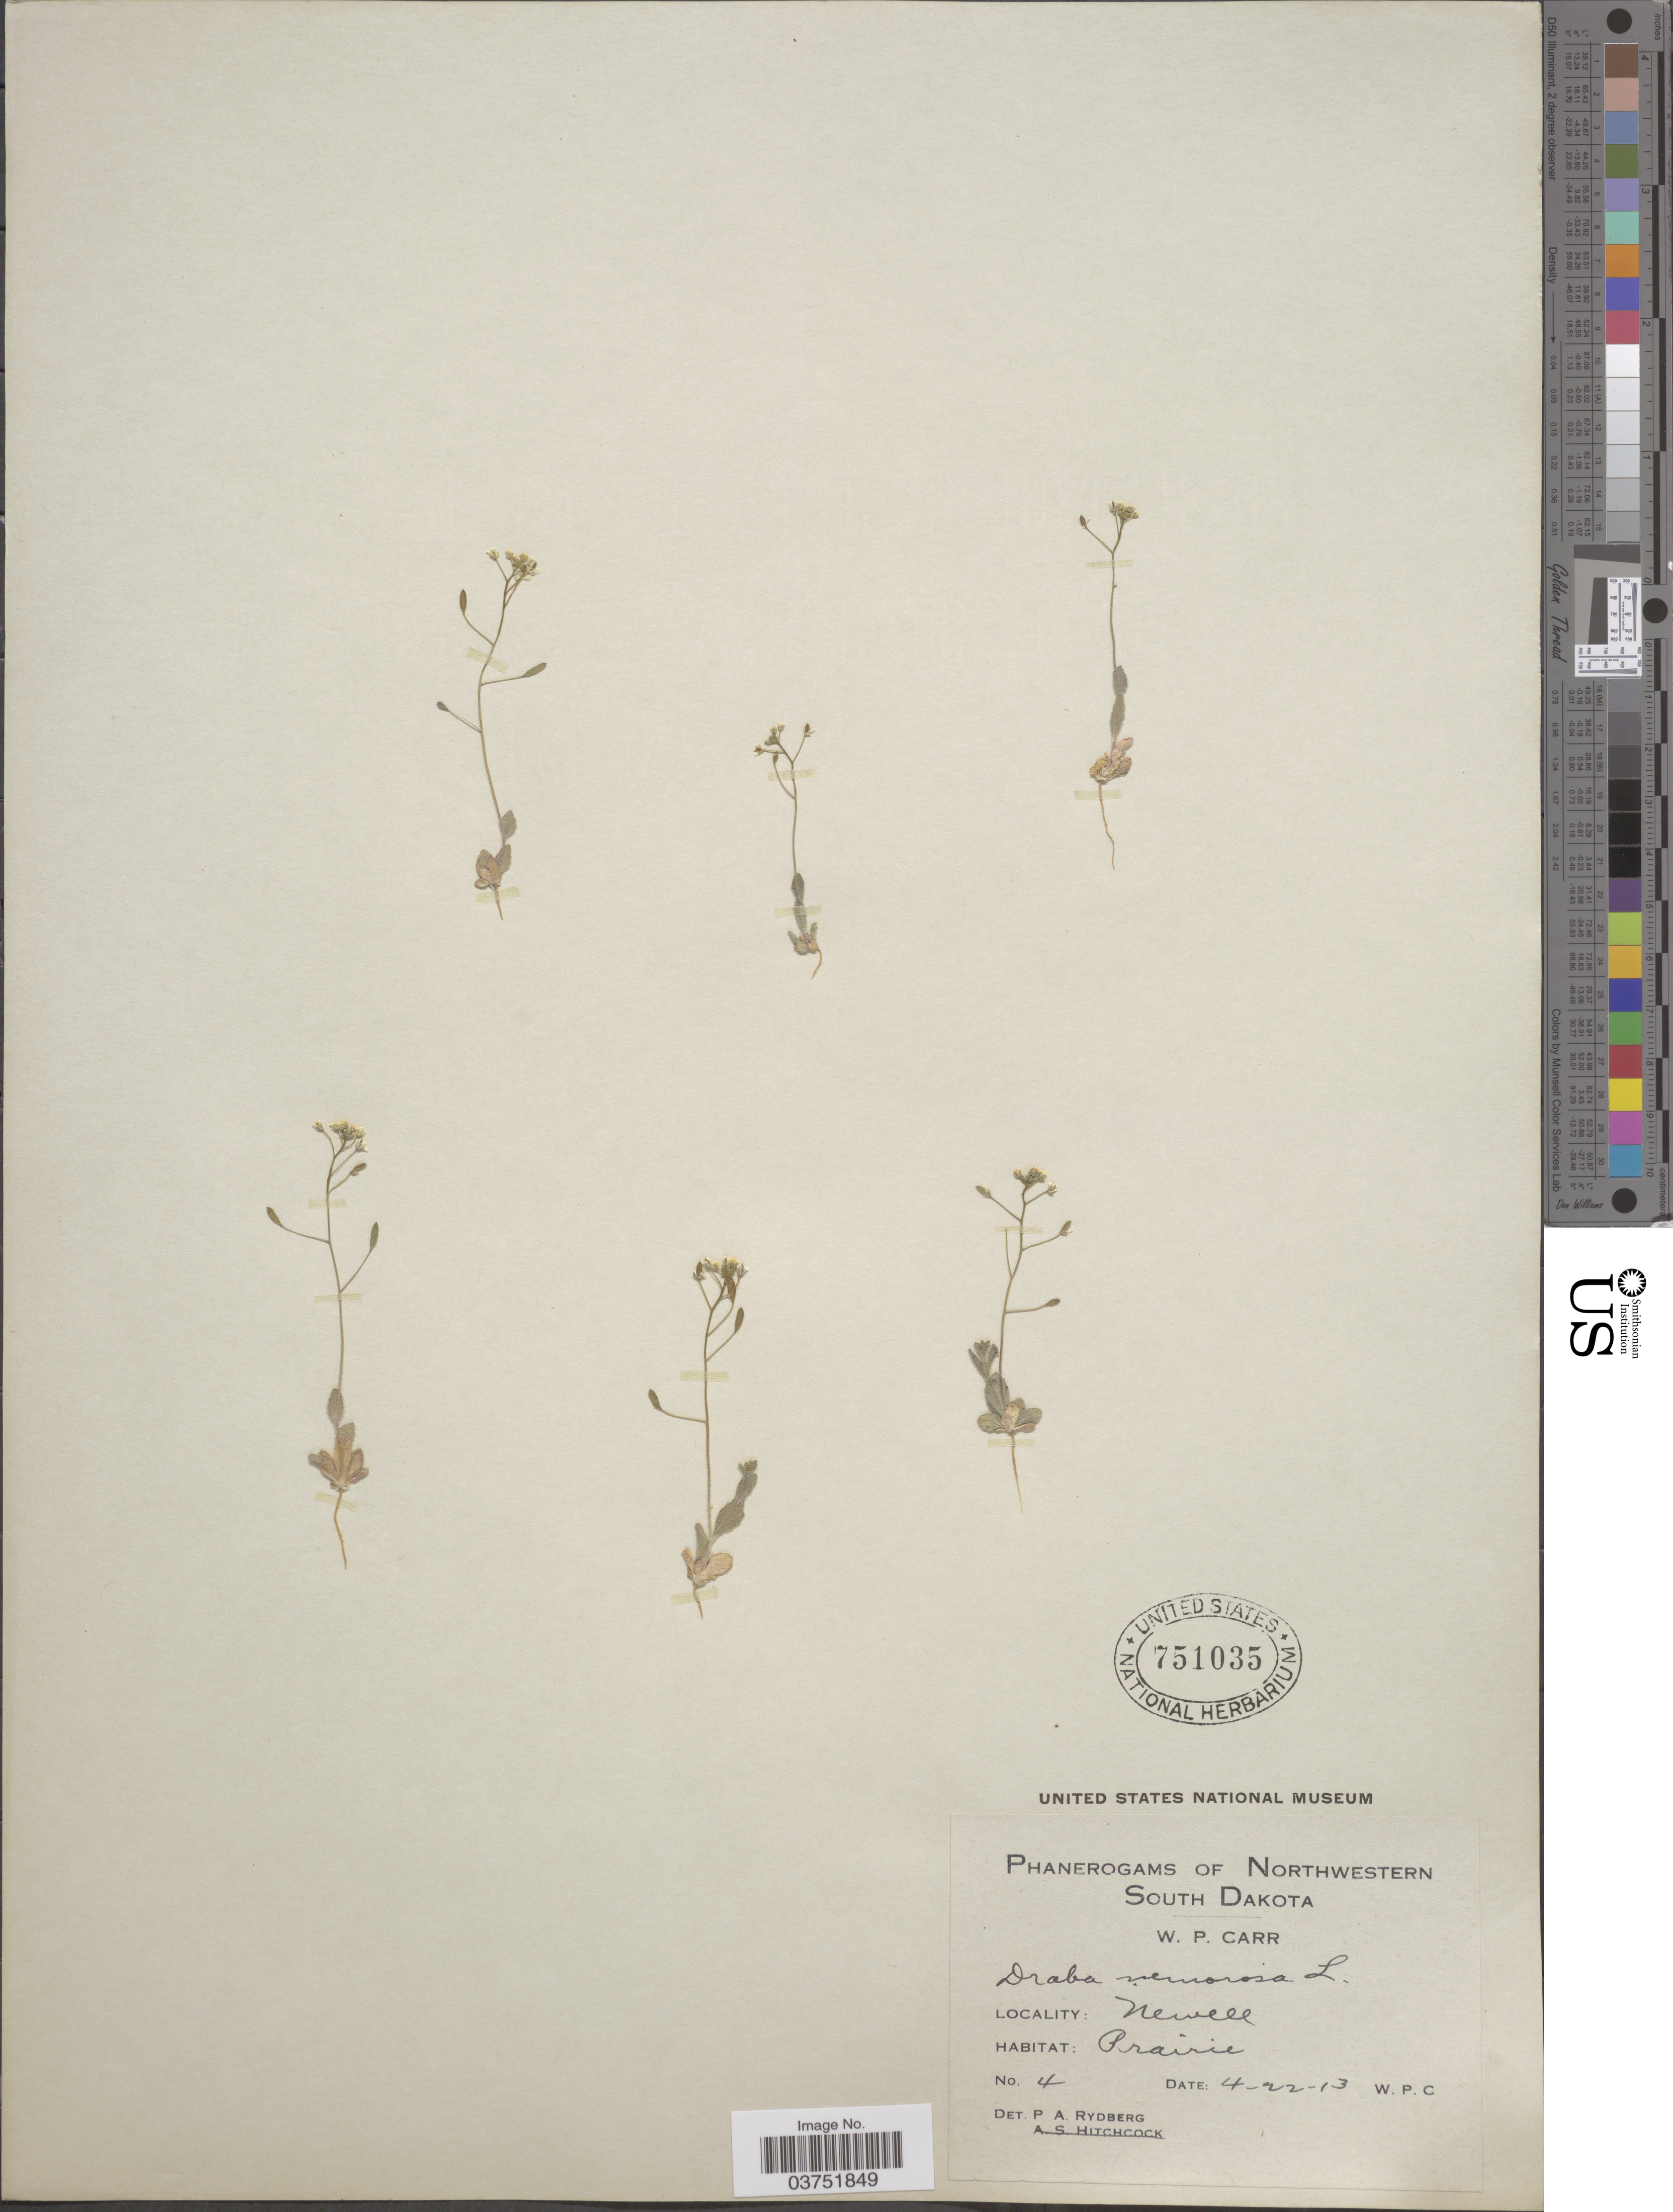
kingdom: Plantae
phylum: Tracheophyta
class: Magnoliopsida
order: Brassicales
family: Brassicaceae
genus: Draba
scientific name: Draba nemorosa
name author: L.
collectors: W. Carr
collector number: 4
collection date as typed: Transcribed d/m/y: 22/4/13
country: United States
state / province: South Dakota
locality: Northwestern South Dakota. Newell.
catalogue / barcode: US 751035